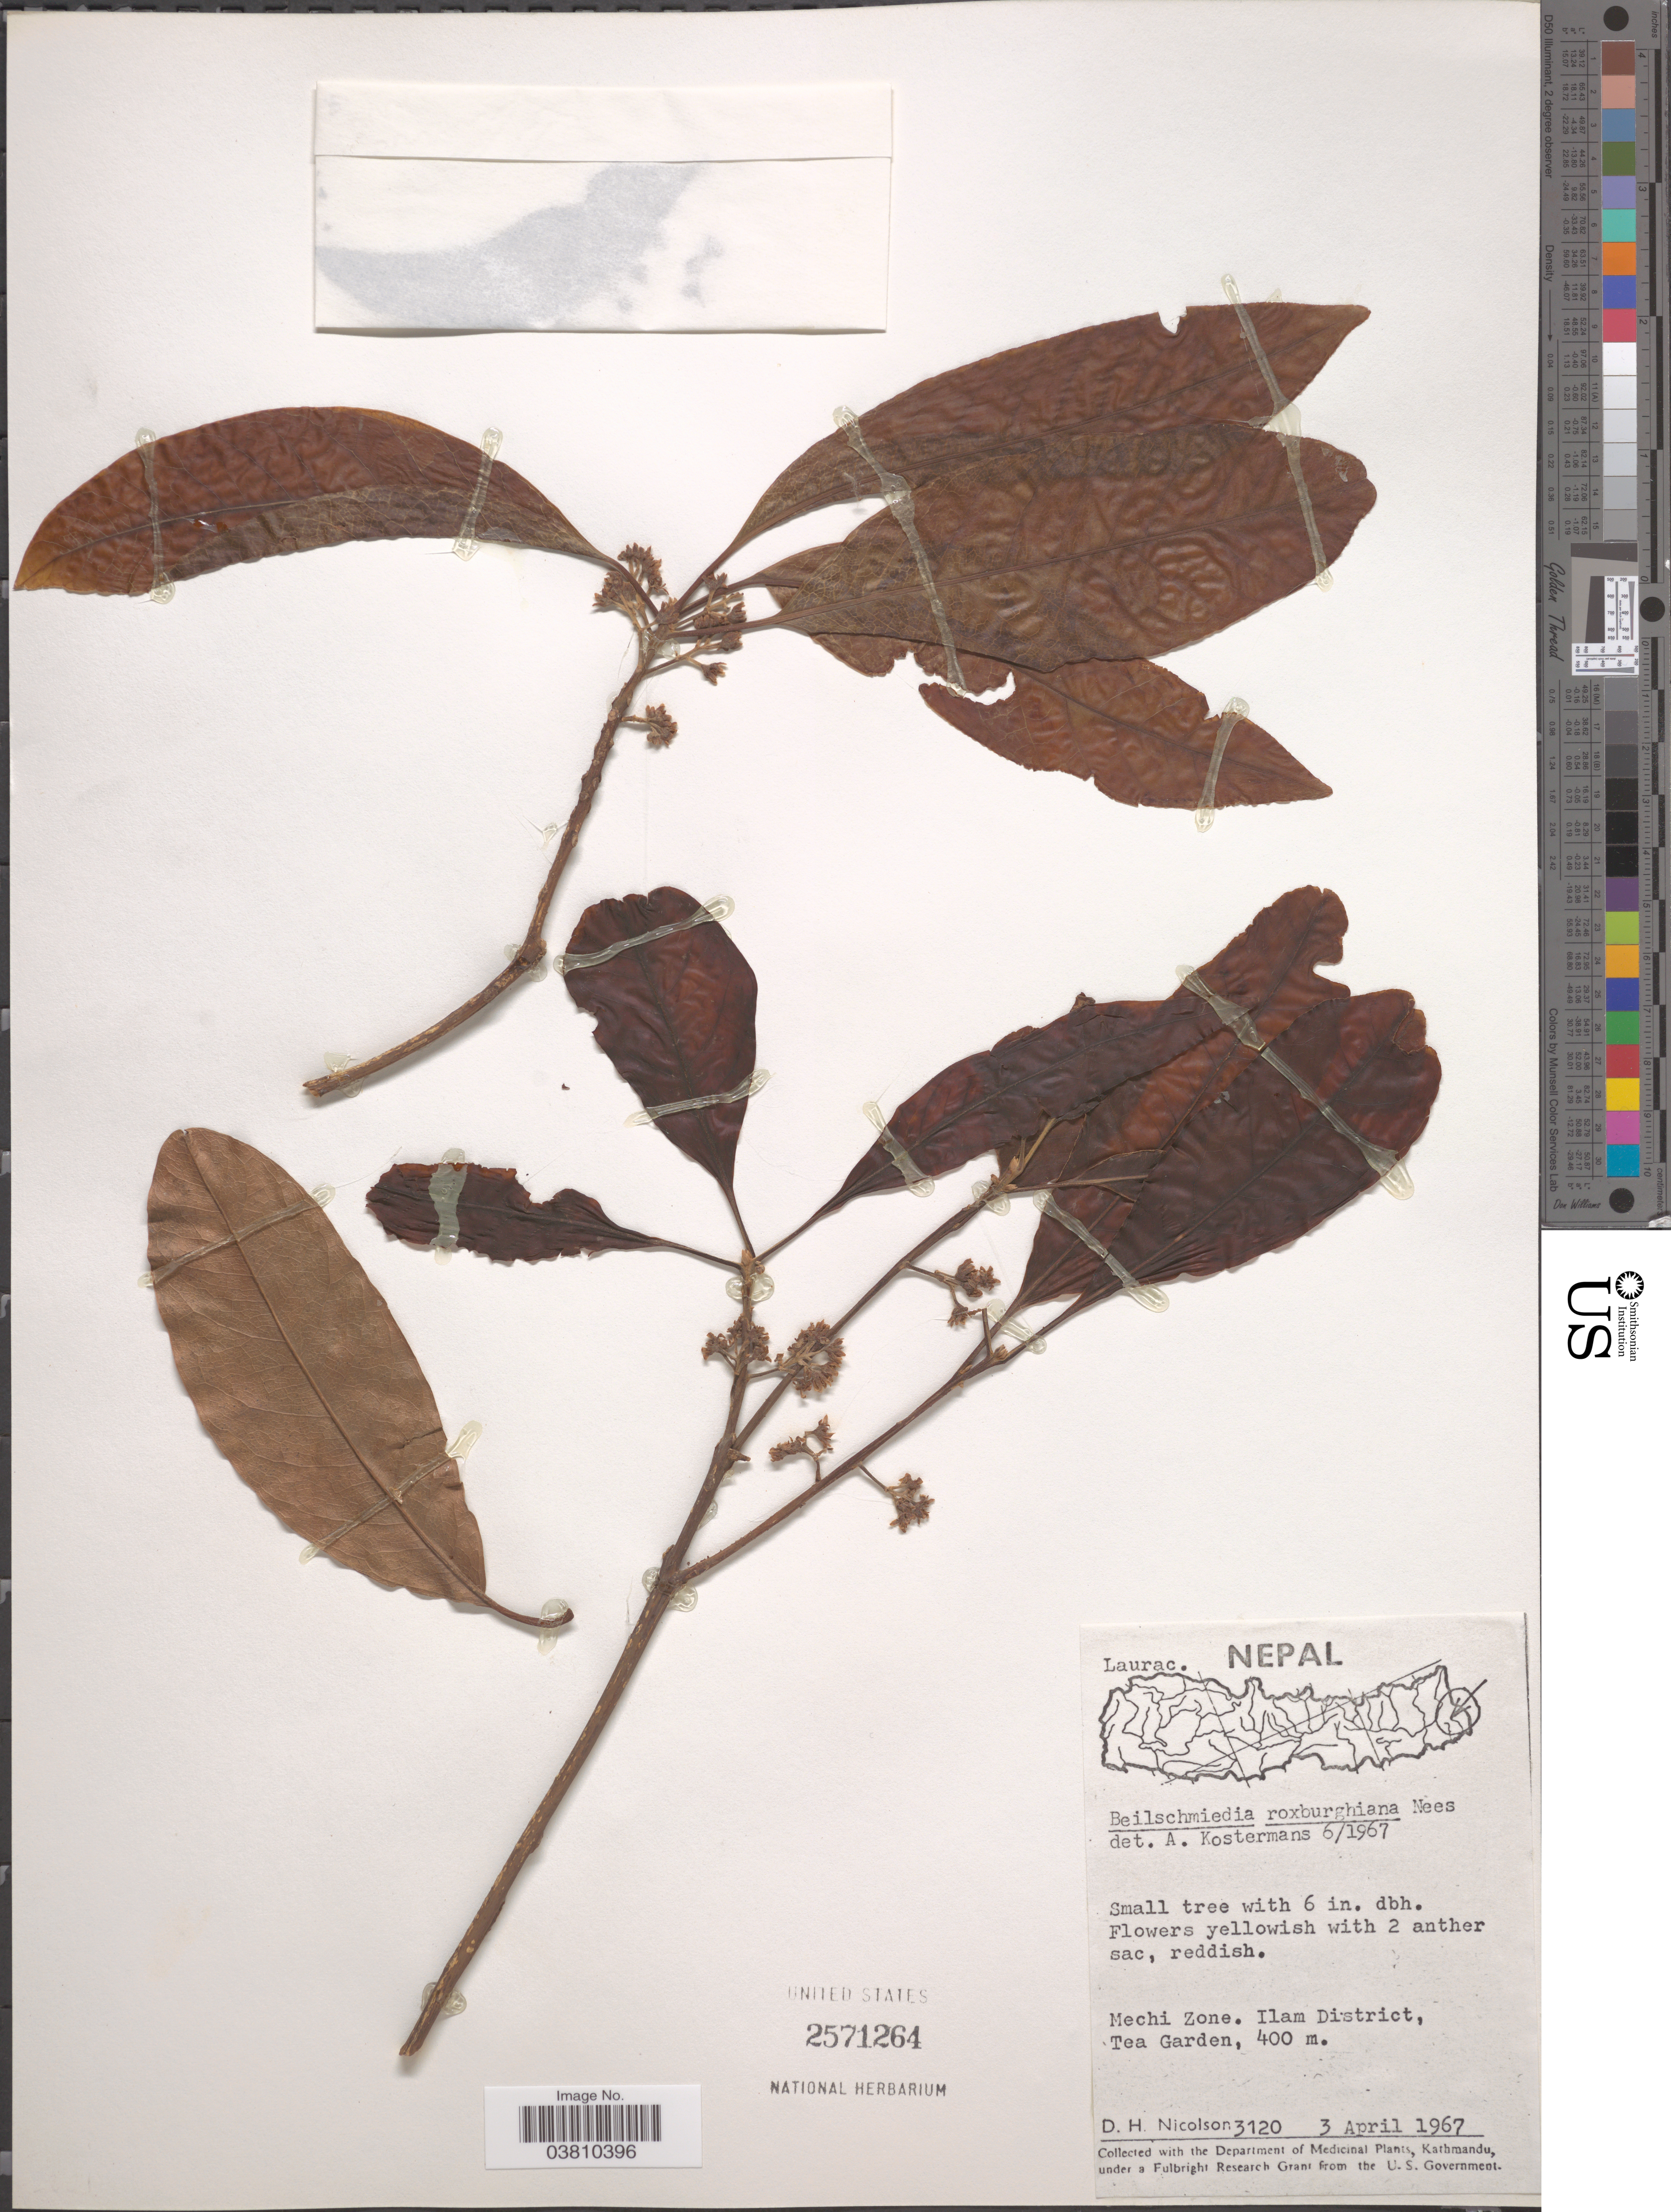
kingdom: Plantae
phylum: Tracheophyta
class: Magnoliopsida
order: Laurales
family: Lauraceae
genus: Beilschmiedia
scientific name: Beilschmiedia roxburghiana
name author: Nees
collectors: D. H. Nicolson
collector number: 3120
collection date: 1967-04-03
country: Nepal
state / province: Mechi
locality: Mechi zone. Ilam District, Tea Garden.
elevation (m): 400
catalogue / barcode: US 2571264